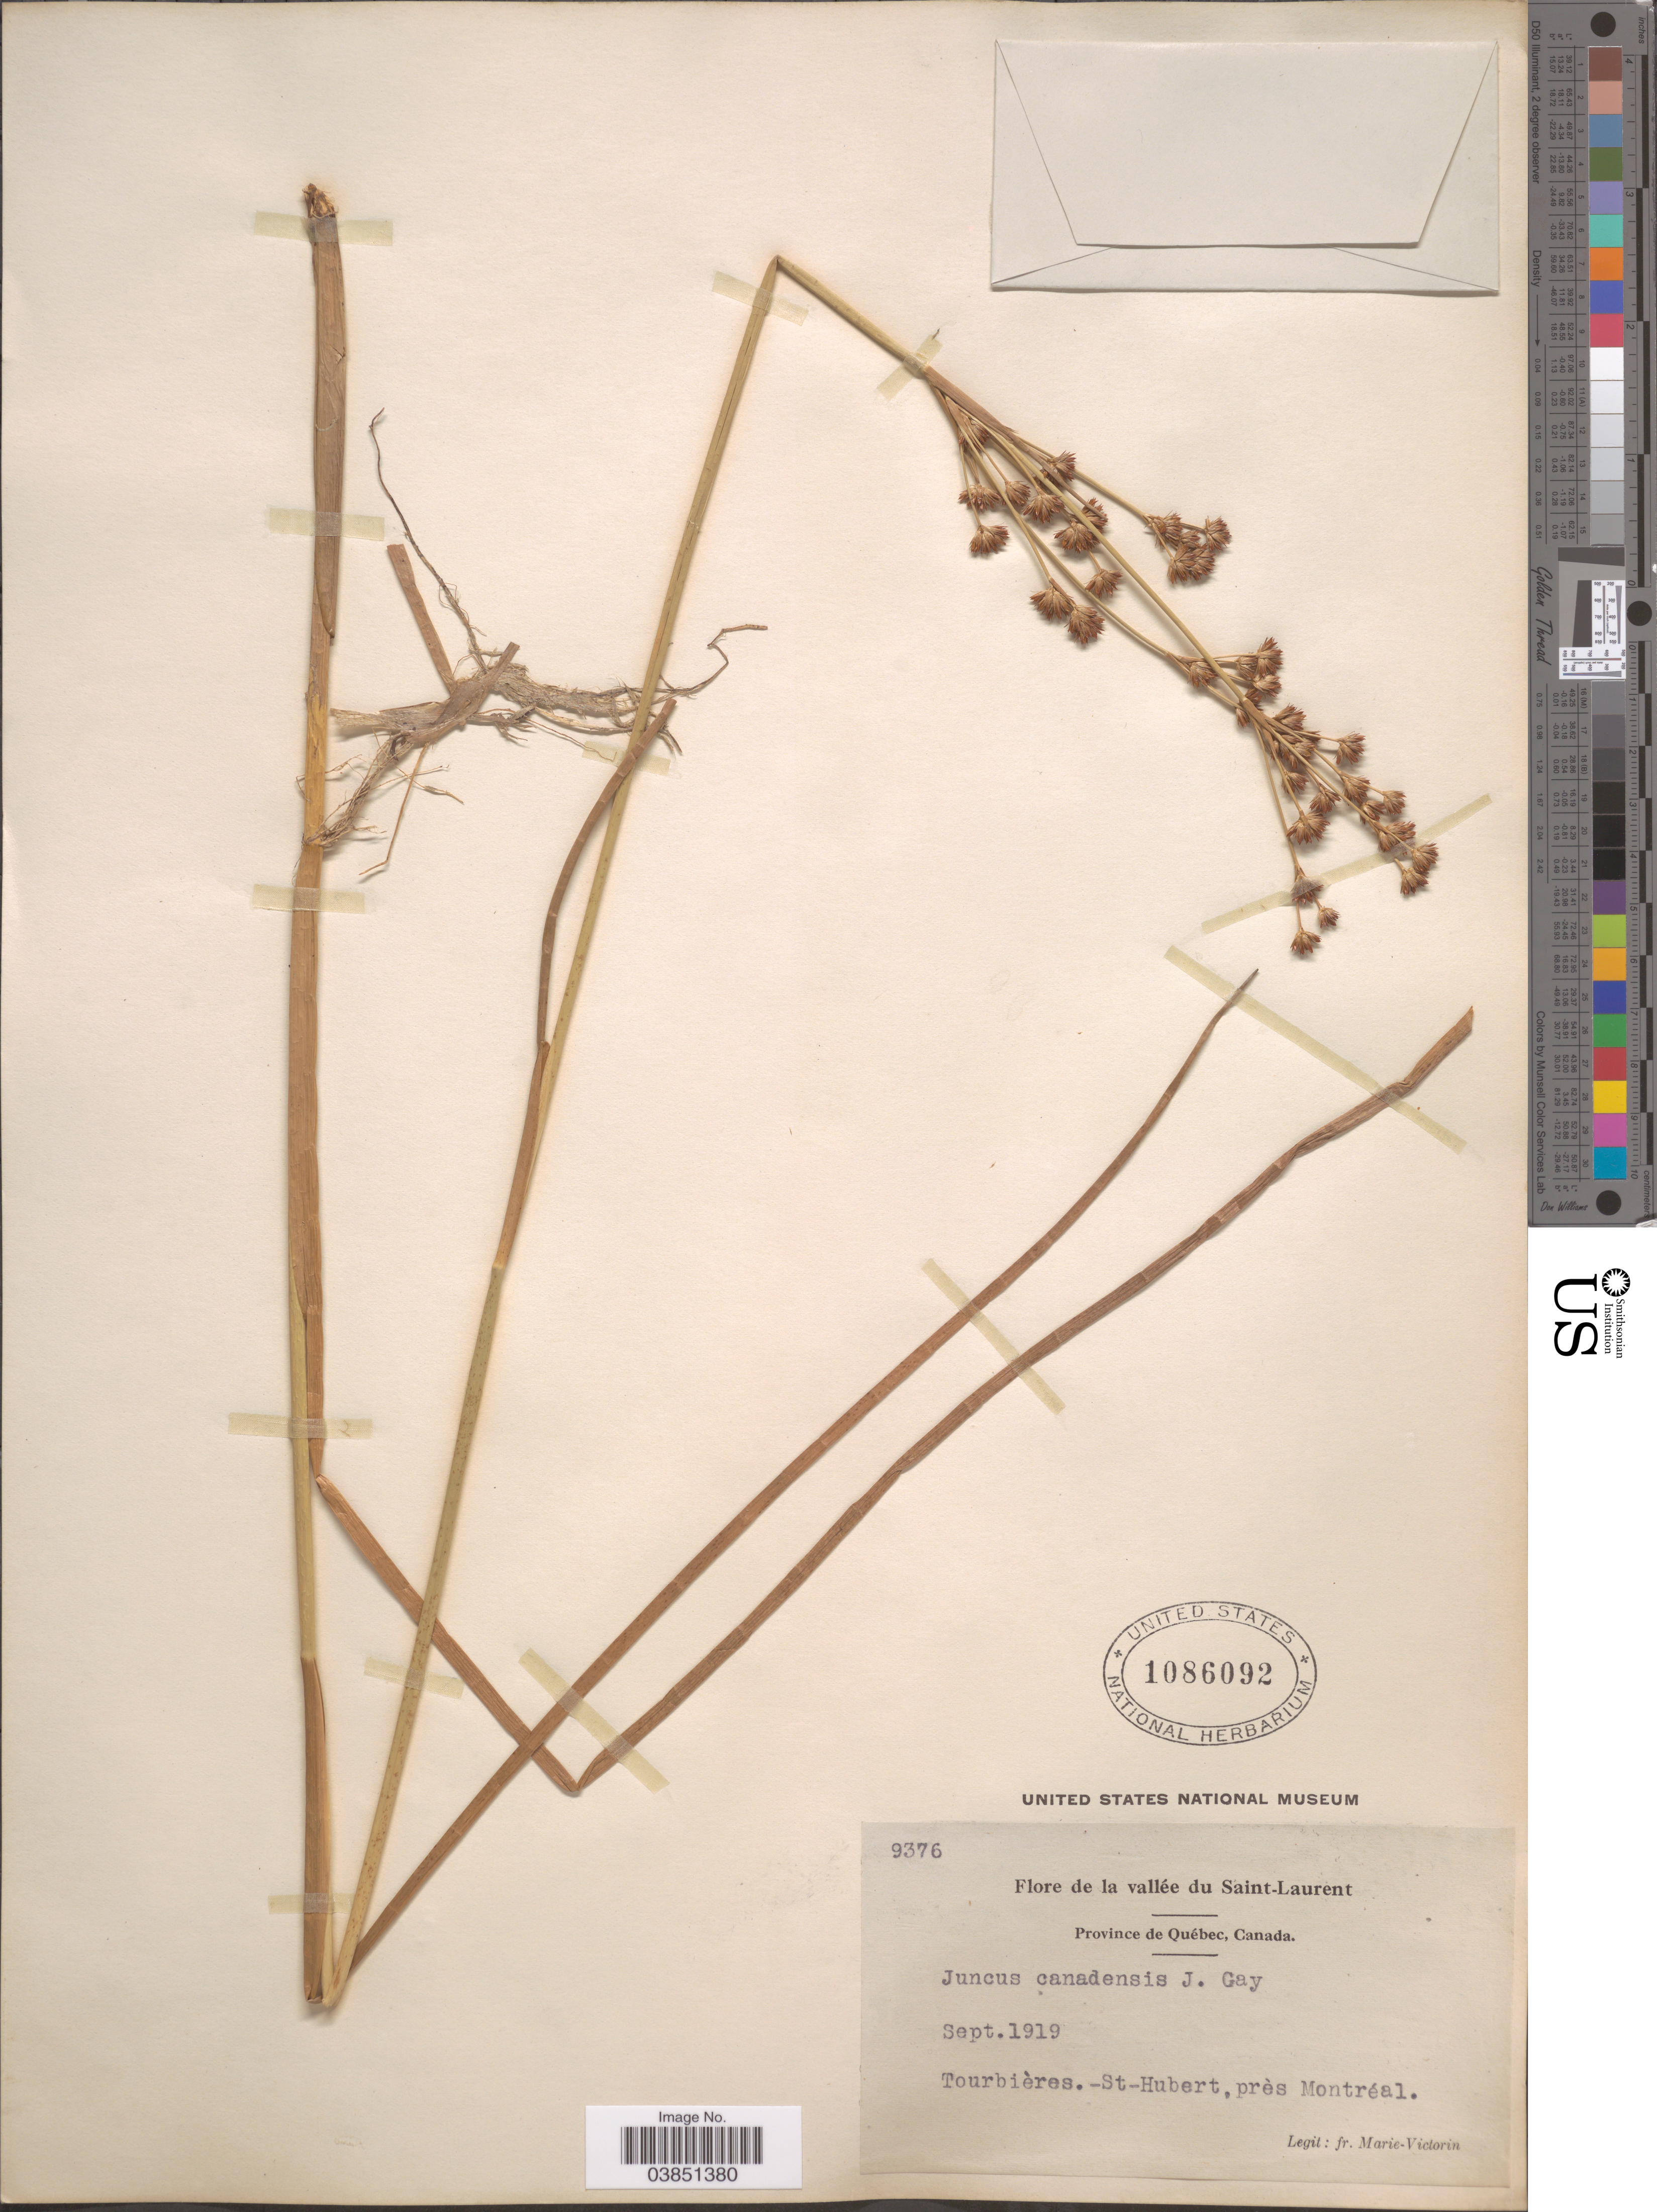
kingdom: Plantae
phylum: Tracheophyta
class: Liliopsida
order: Poales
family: Juncaceae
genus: Juncus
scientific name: Juncus canadensis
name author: J. Gay ex Laharpe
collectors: F. Marie-Victorin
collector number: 9376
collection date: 1919-09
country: Canada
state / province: Quebec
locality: Vallée du Saint-Laurent. Tourbières. - St- Hubert, près Montréal.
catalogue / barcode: US 1086092